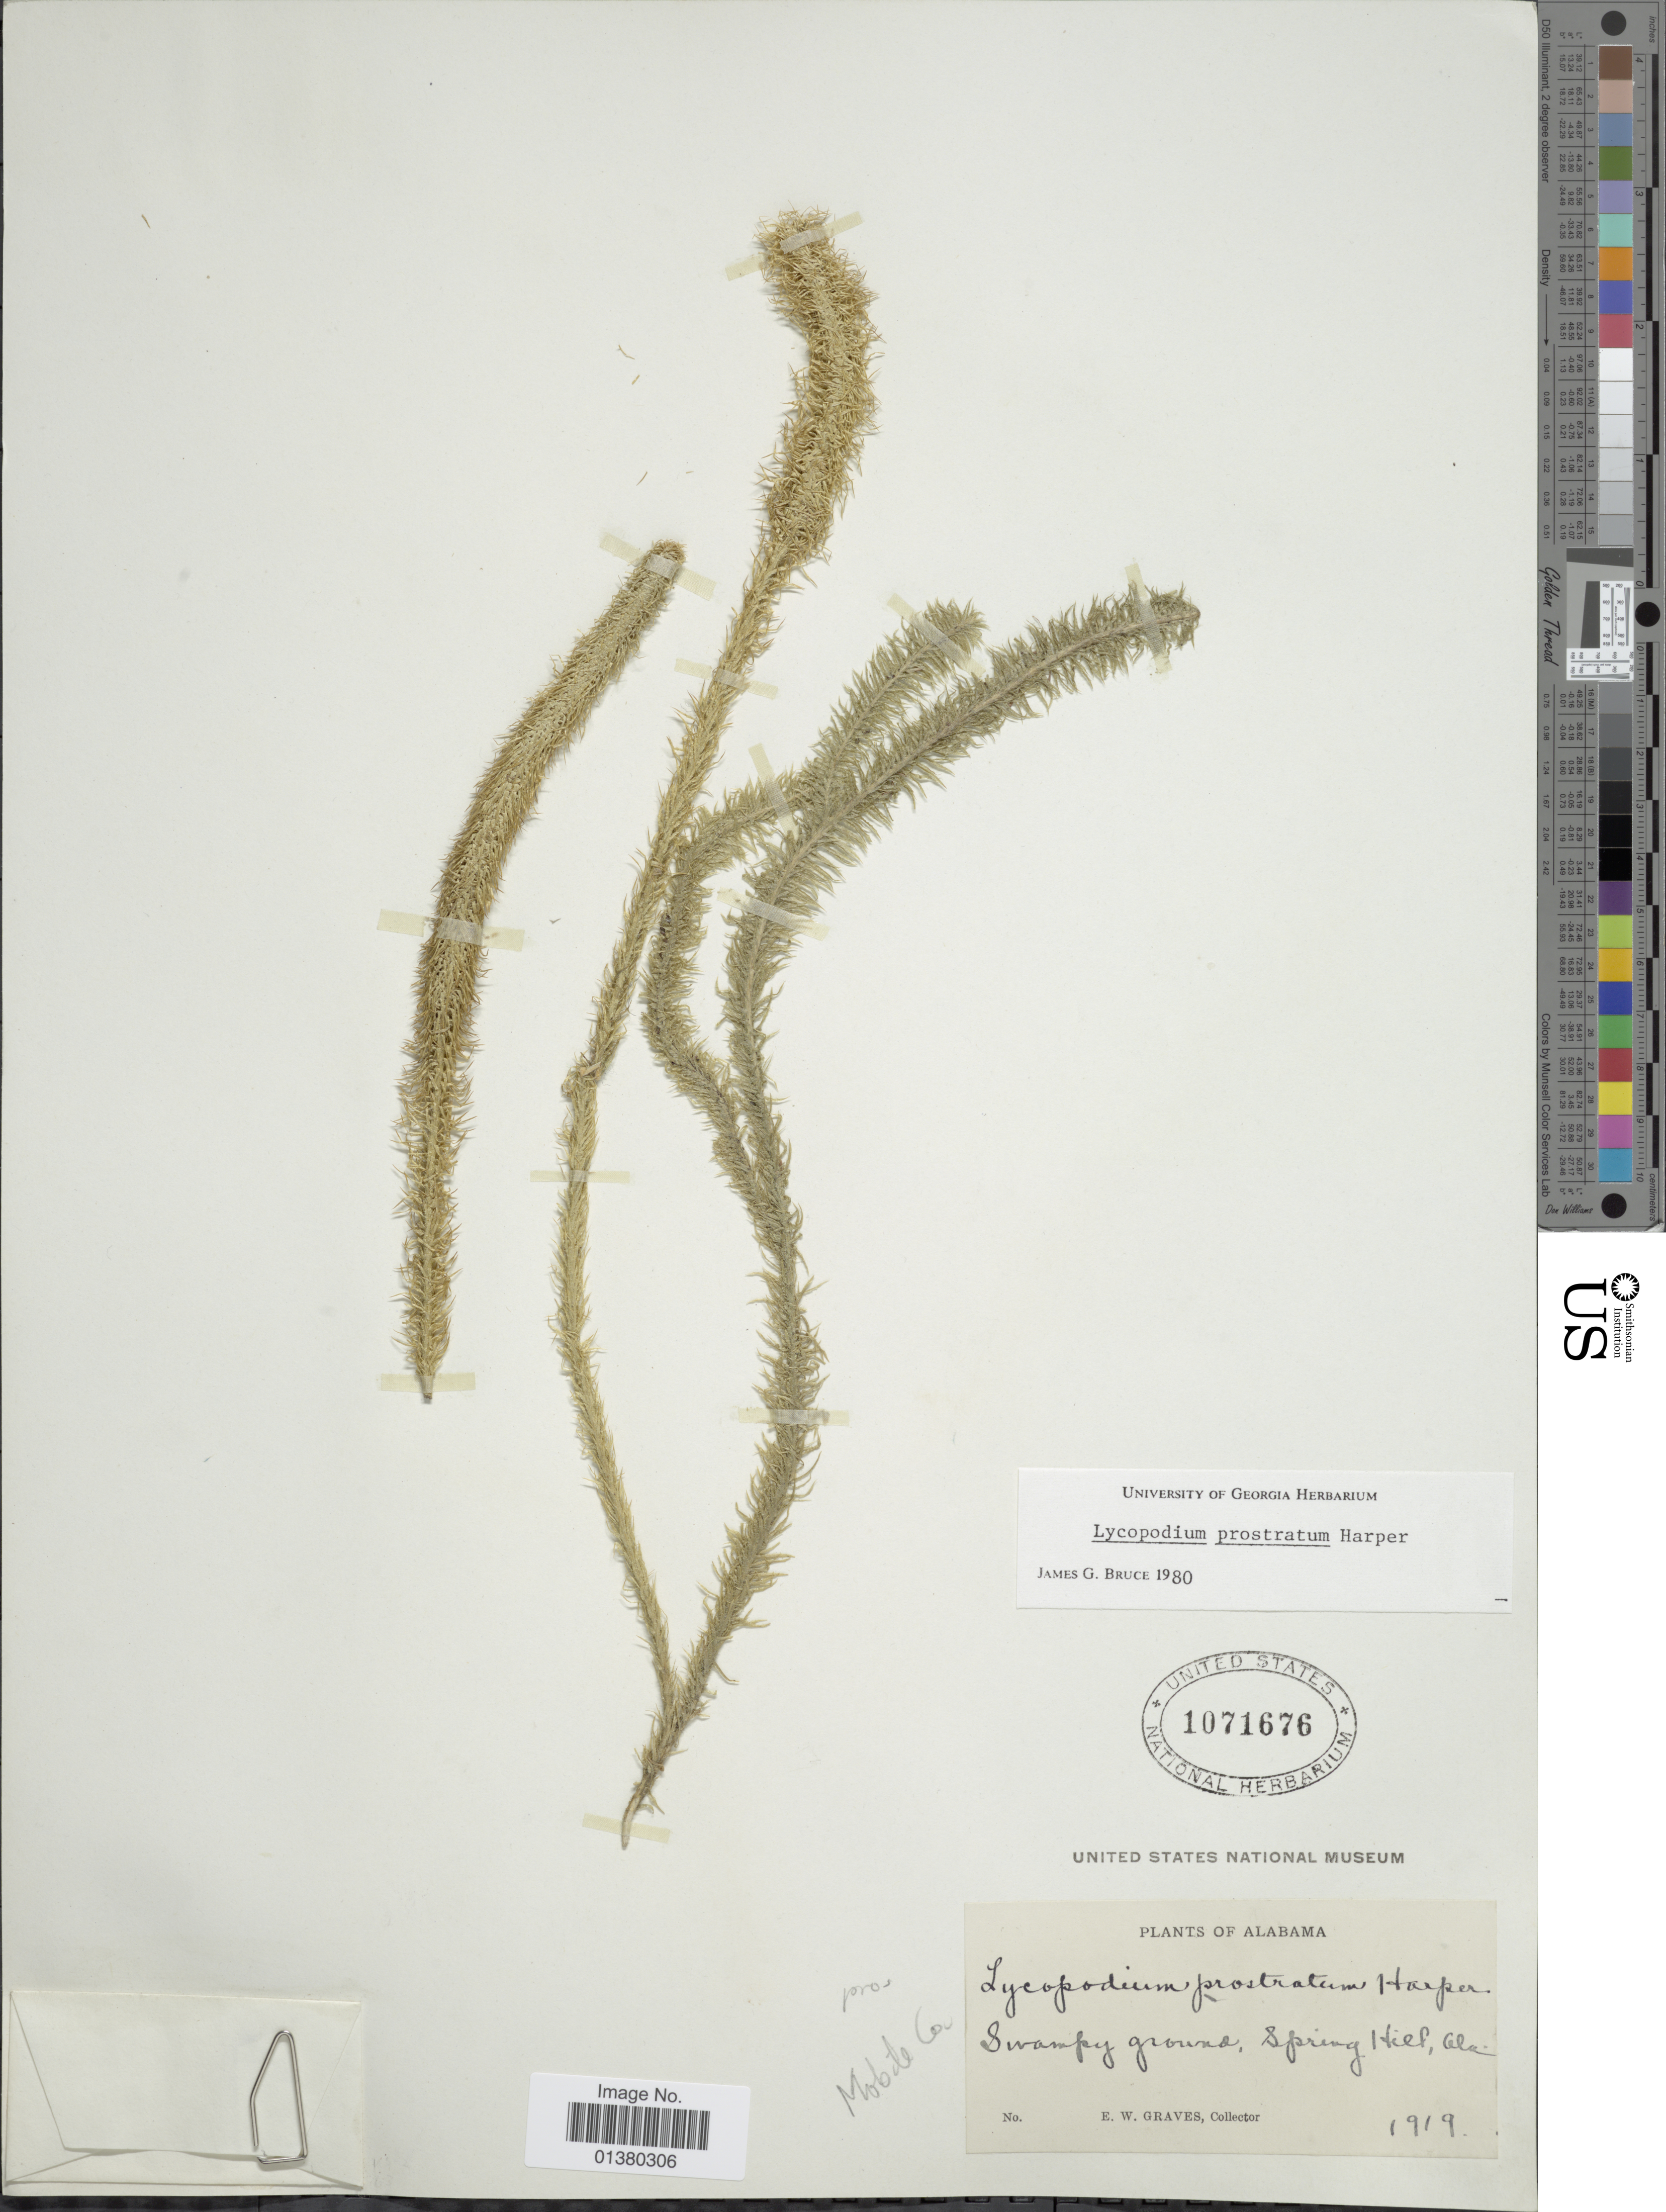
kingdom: Plantae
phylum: Tracheophyta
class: Lycopodiopsida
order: Lycopodiales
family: Lycopodiaceae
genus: Lycopodiella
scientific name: Lycopodiella prostrata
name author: (R.M. Harper) Cranfill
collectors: E. Graves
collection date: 1919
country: United States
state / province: Alabama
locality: Swamp ground, Spring Hill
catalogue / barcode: US 1071676